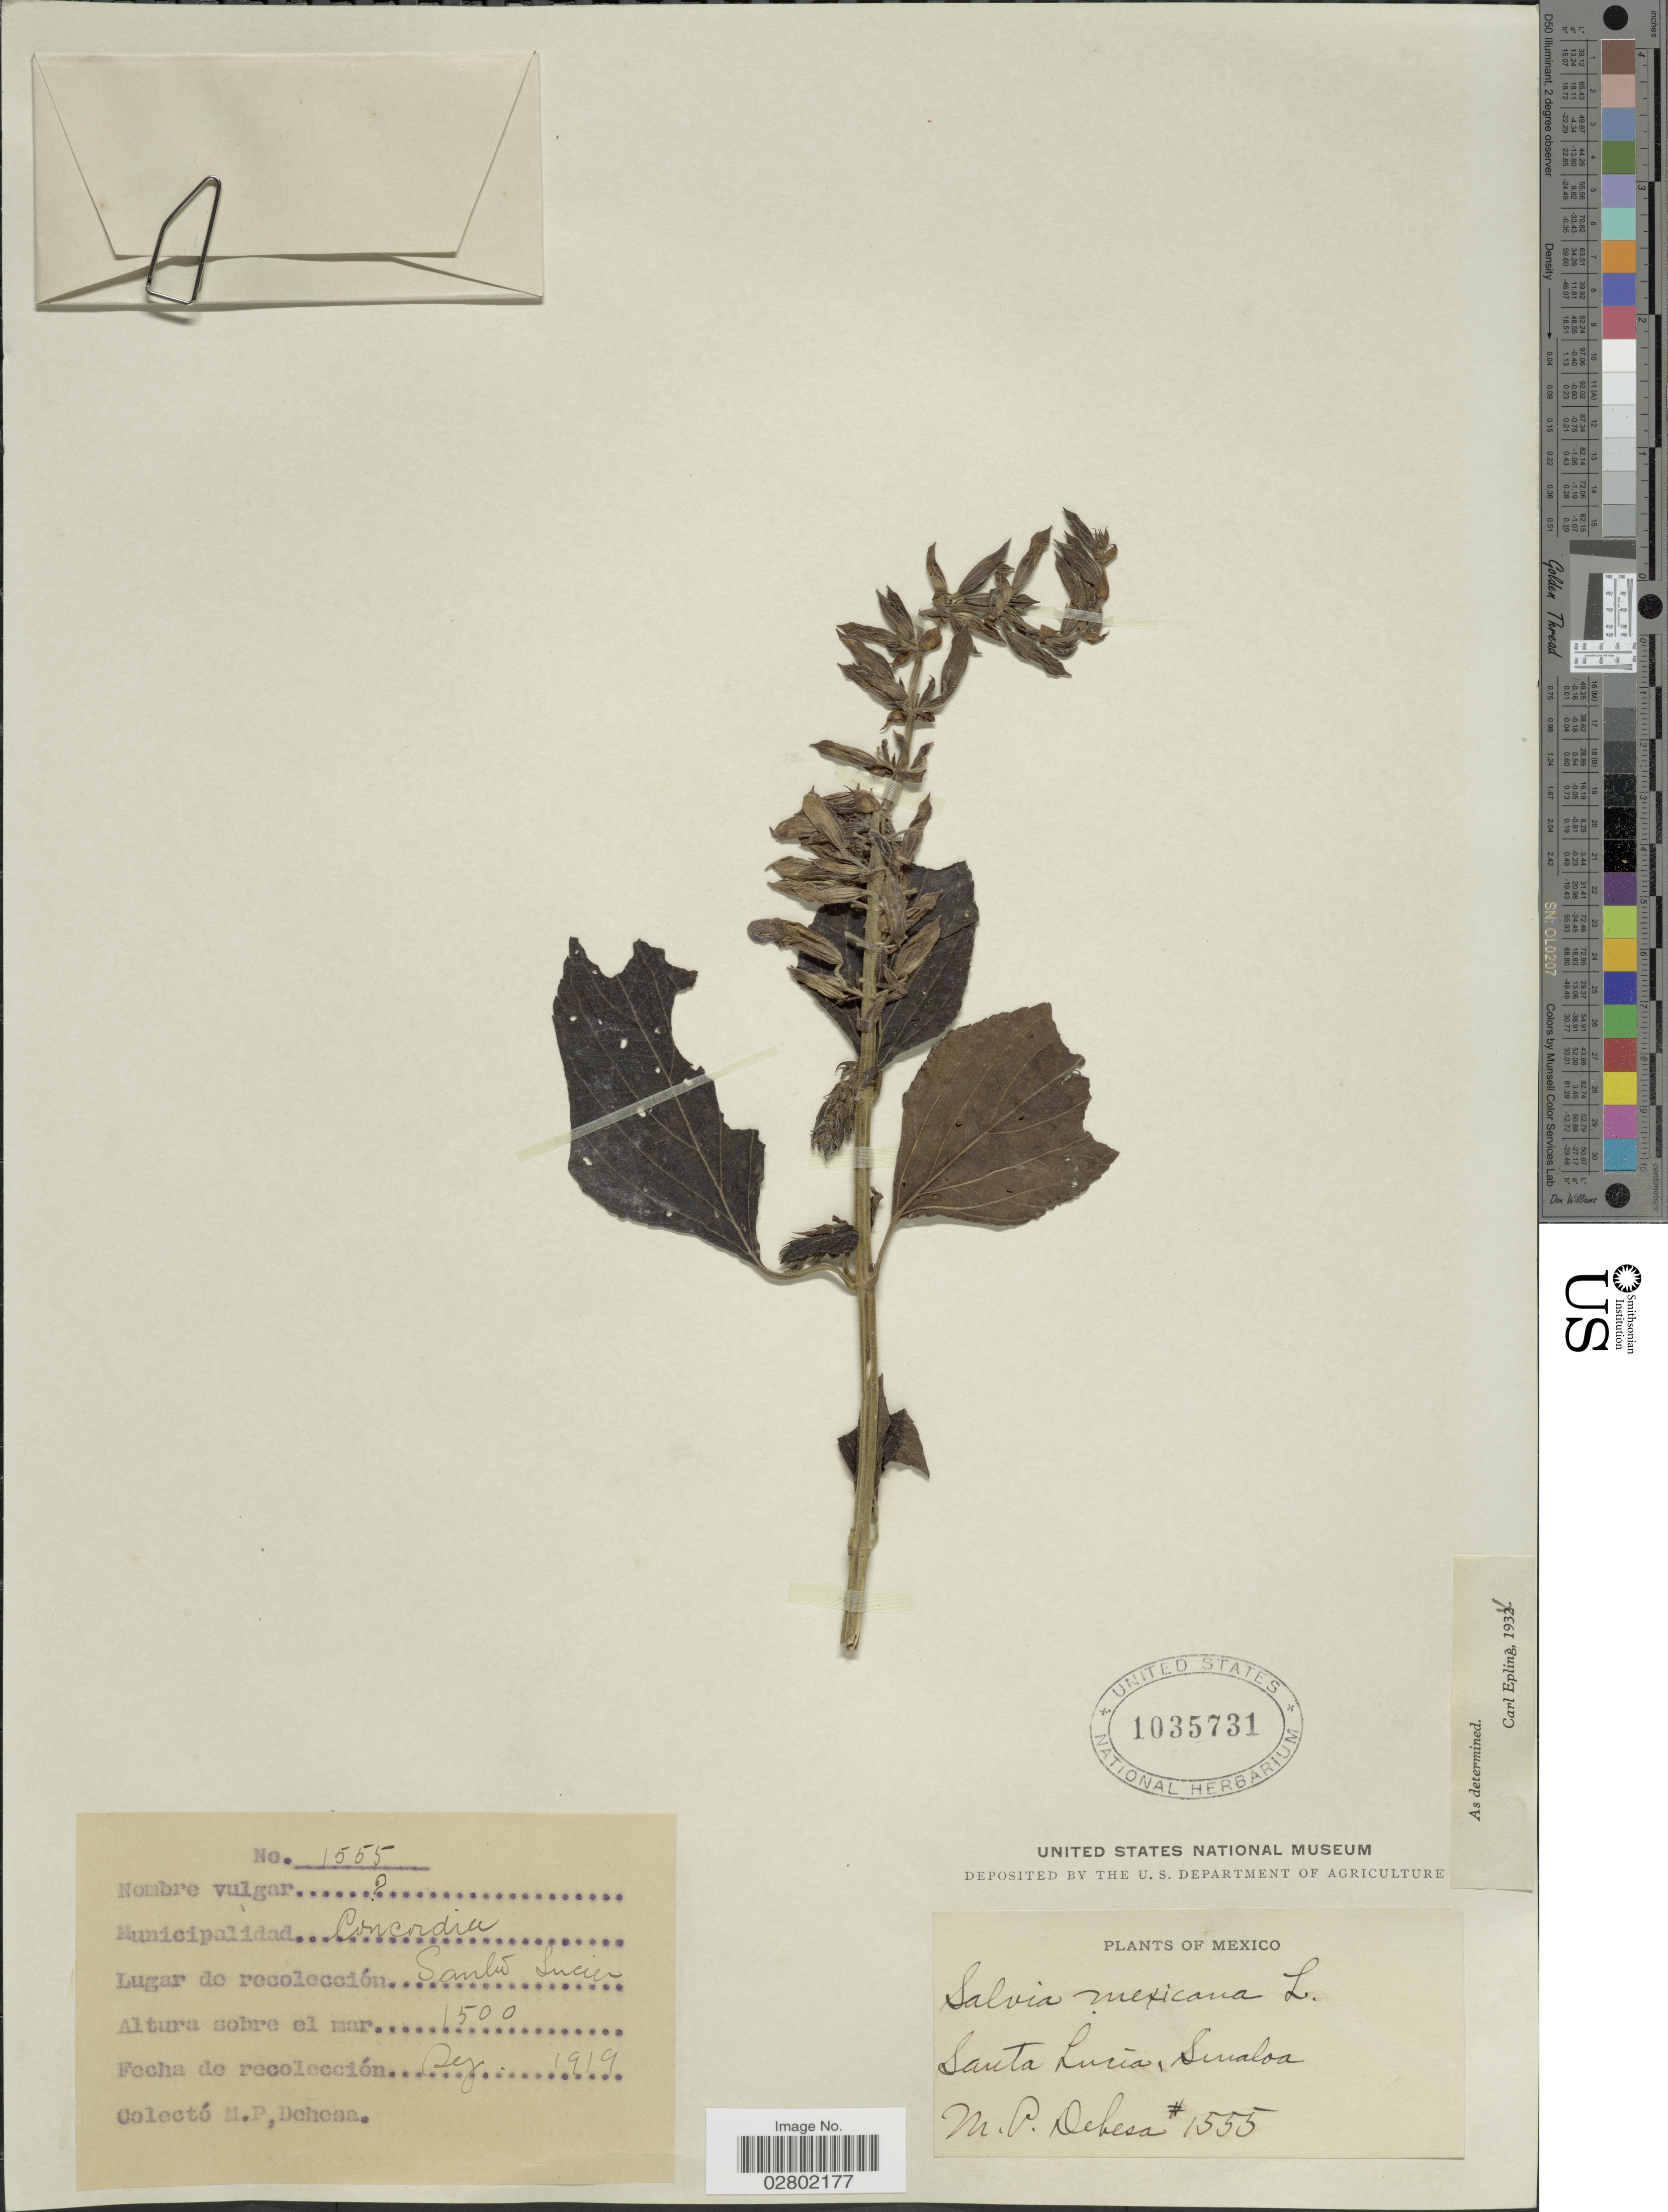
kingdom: Plantae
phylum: Tracheophyta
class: Magnoliopsida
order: Lamiales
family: Lamiaceae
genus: Salvia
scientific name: Salvia mexicana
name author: L.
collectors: M. Dehesa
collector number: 1555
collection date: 1919-12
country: Mexico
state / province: Sinaloa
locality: Municipalidad Concordia, Santa Lucia.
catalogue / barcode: US 1035731